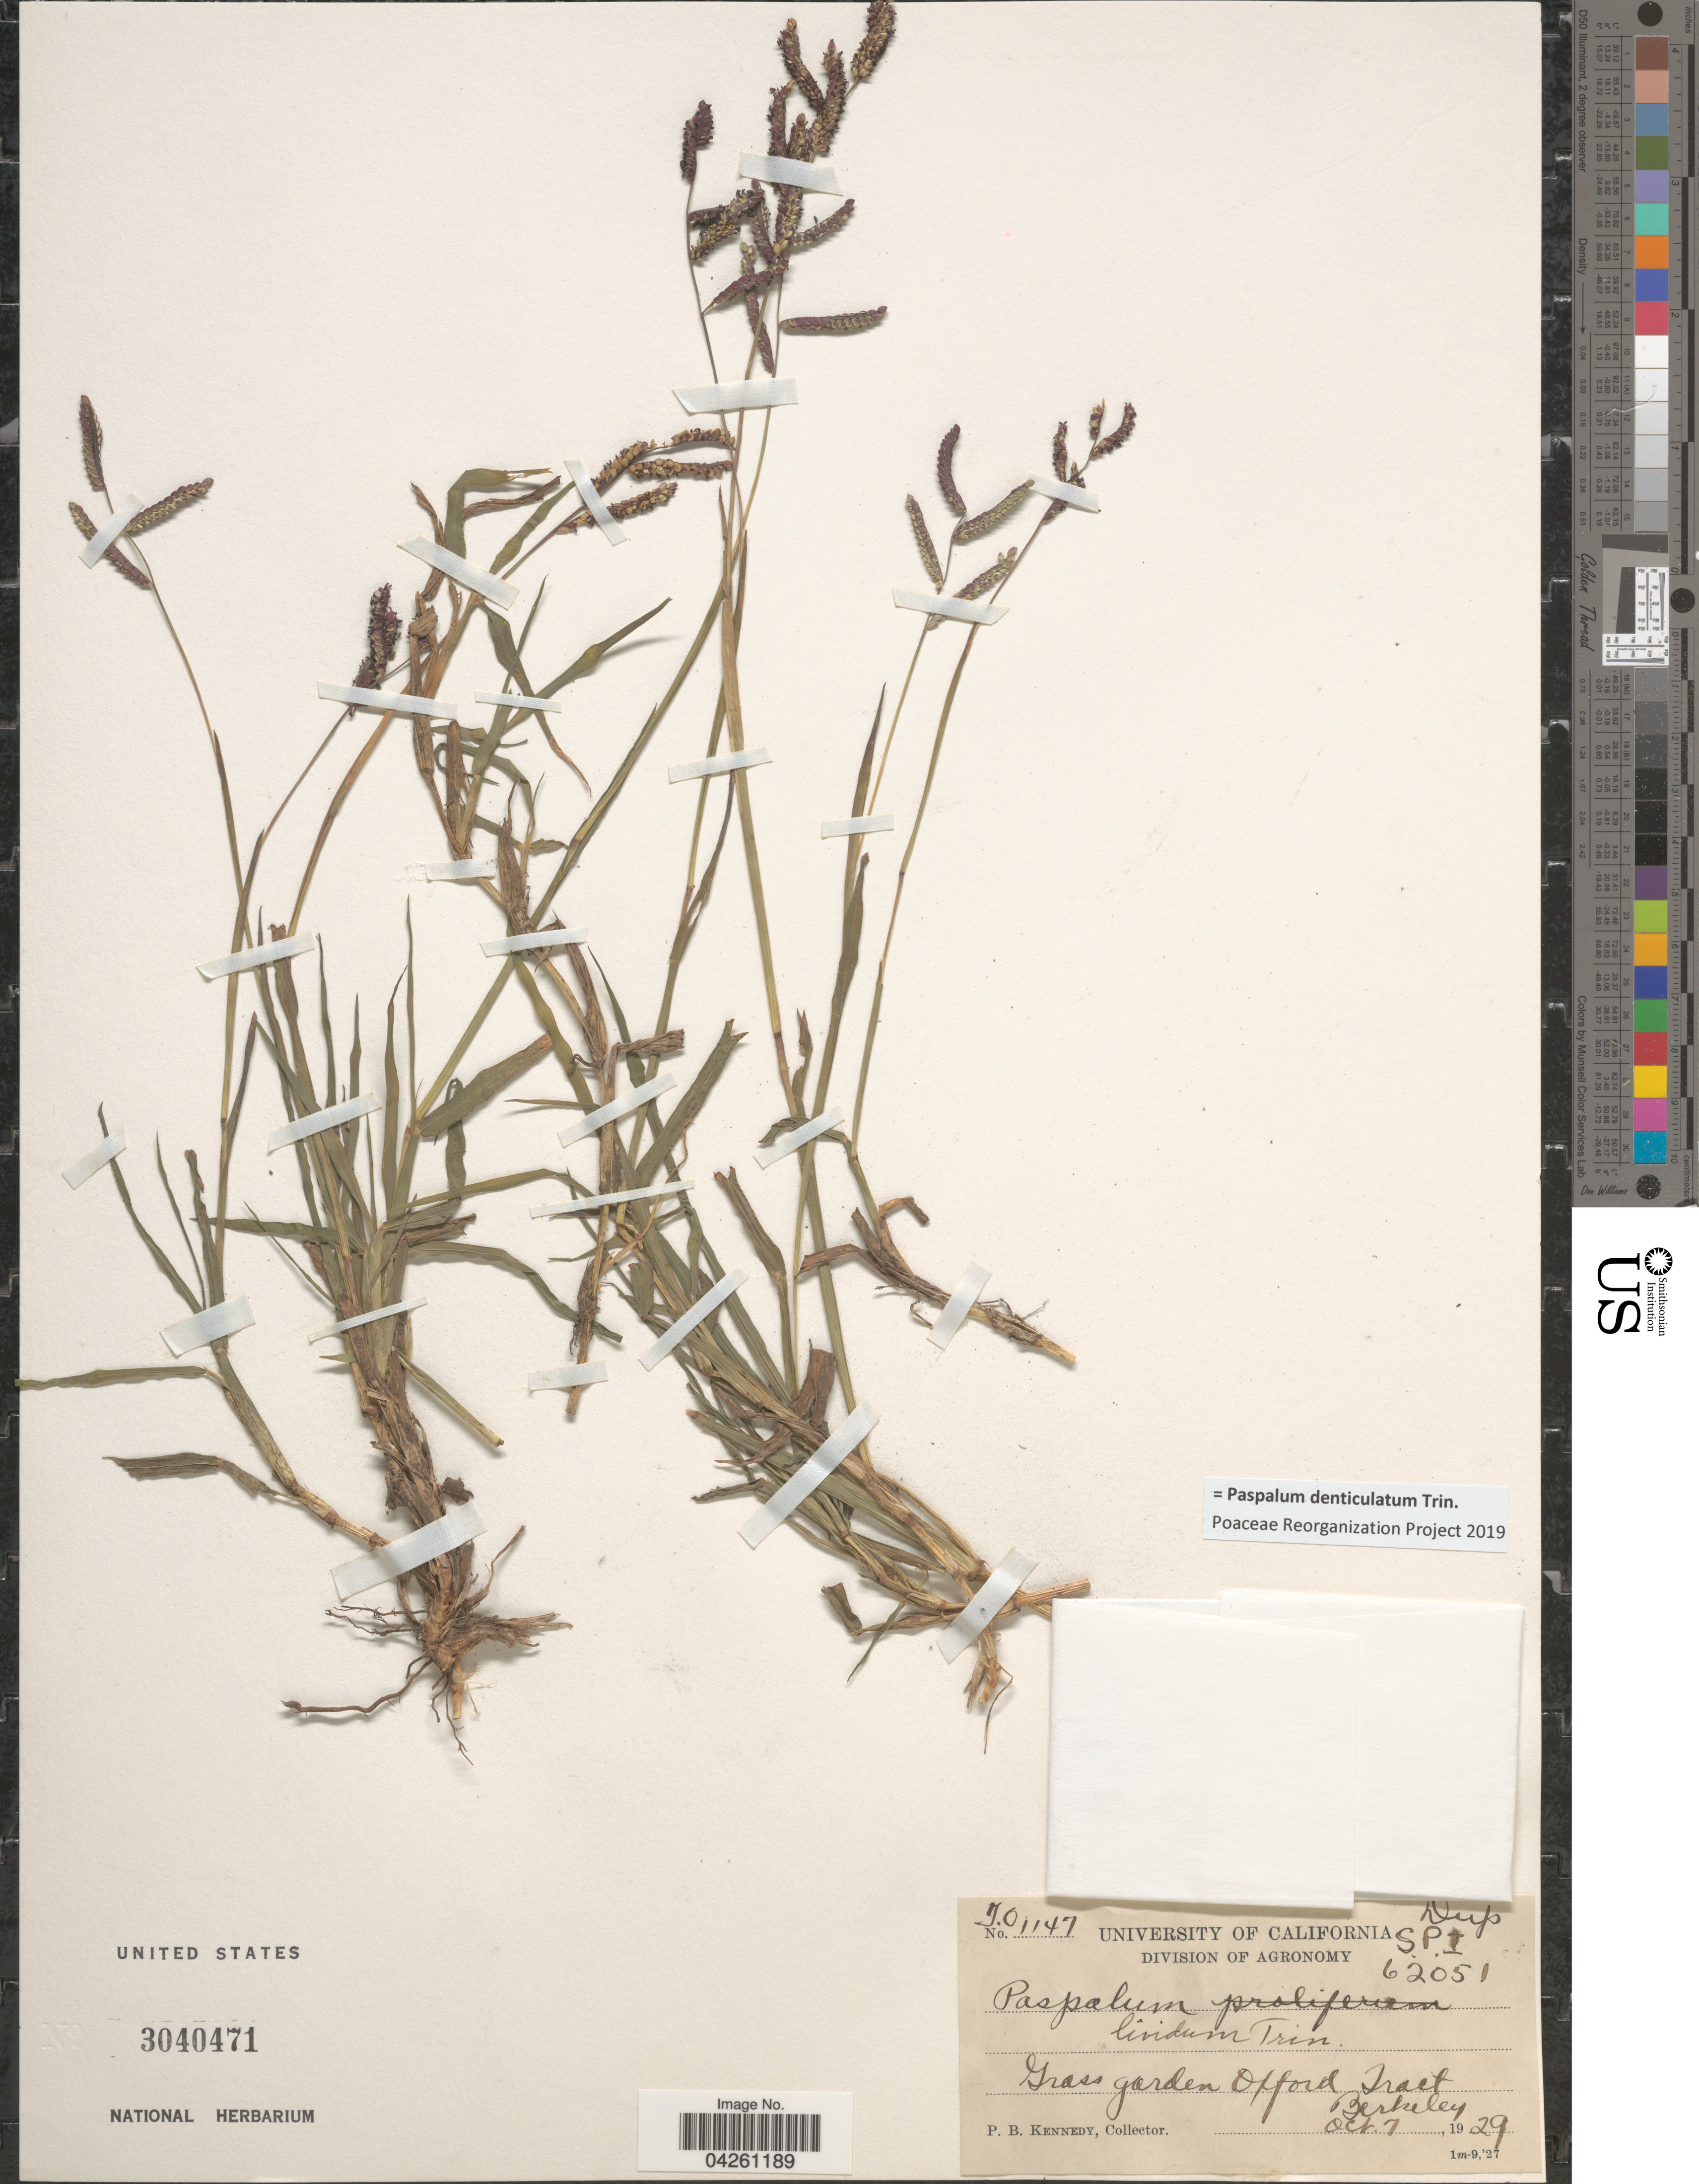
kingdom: Plantae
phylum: Tracheophyta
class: Liliopsida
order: Poales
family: Poaceae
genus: Paspalum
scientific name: Paspalum denticulatum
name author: Trin.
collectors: P. B. Kennedy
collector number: J.O1147?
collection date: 1929-10-07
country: United States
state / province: California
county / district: Alameda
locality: Grass Garden Oxford Tract. Berkeley.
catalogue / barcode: US 3040471